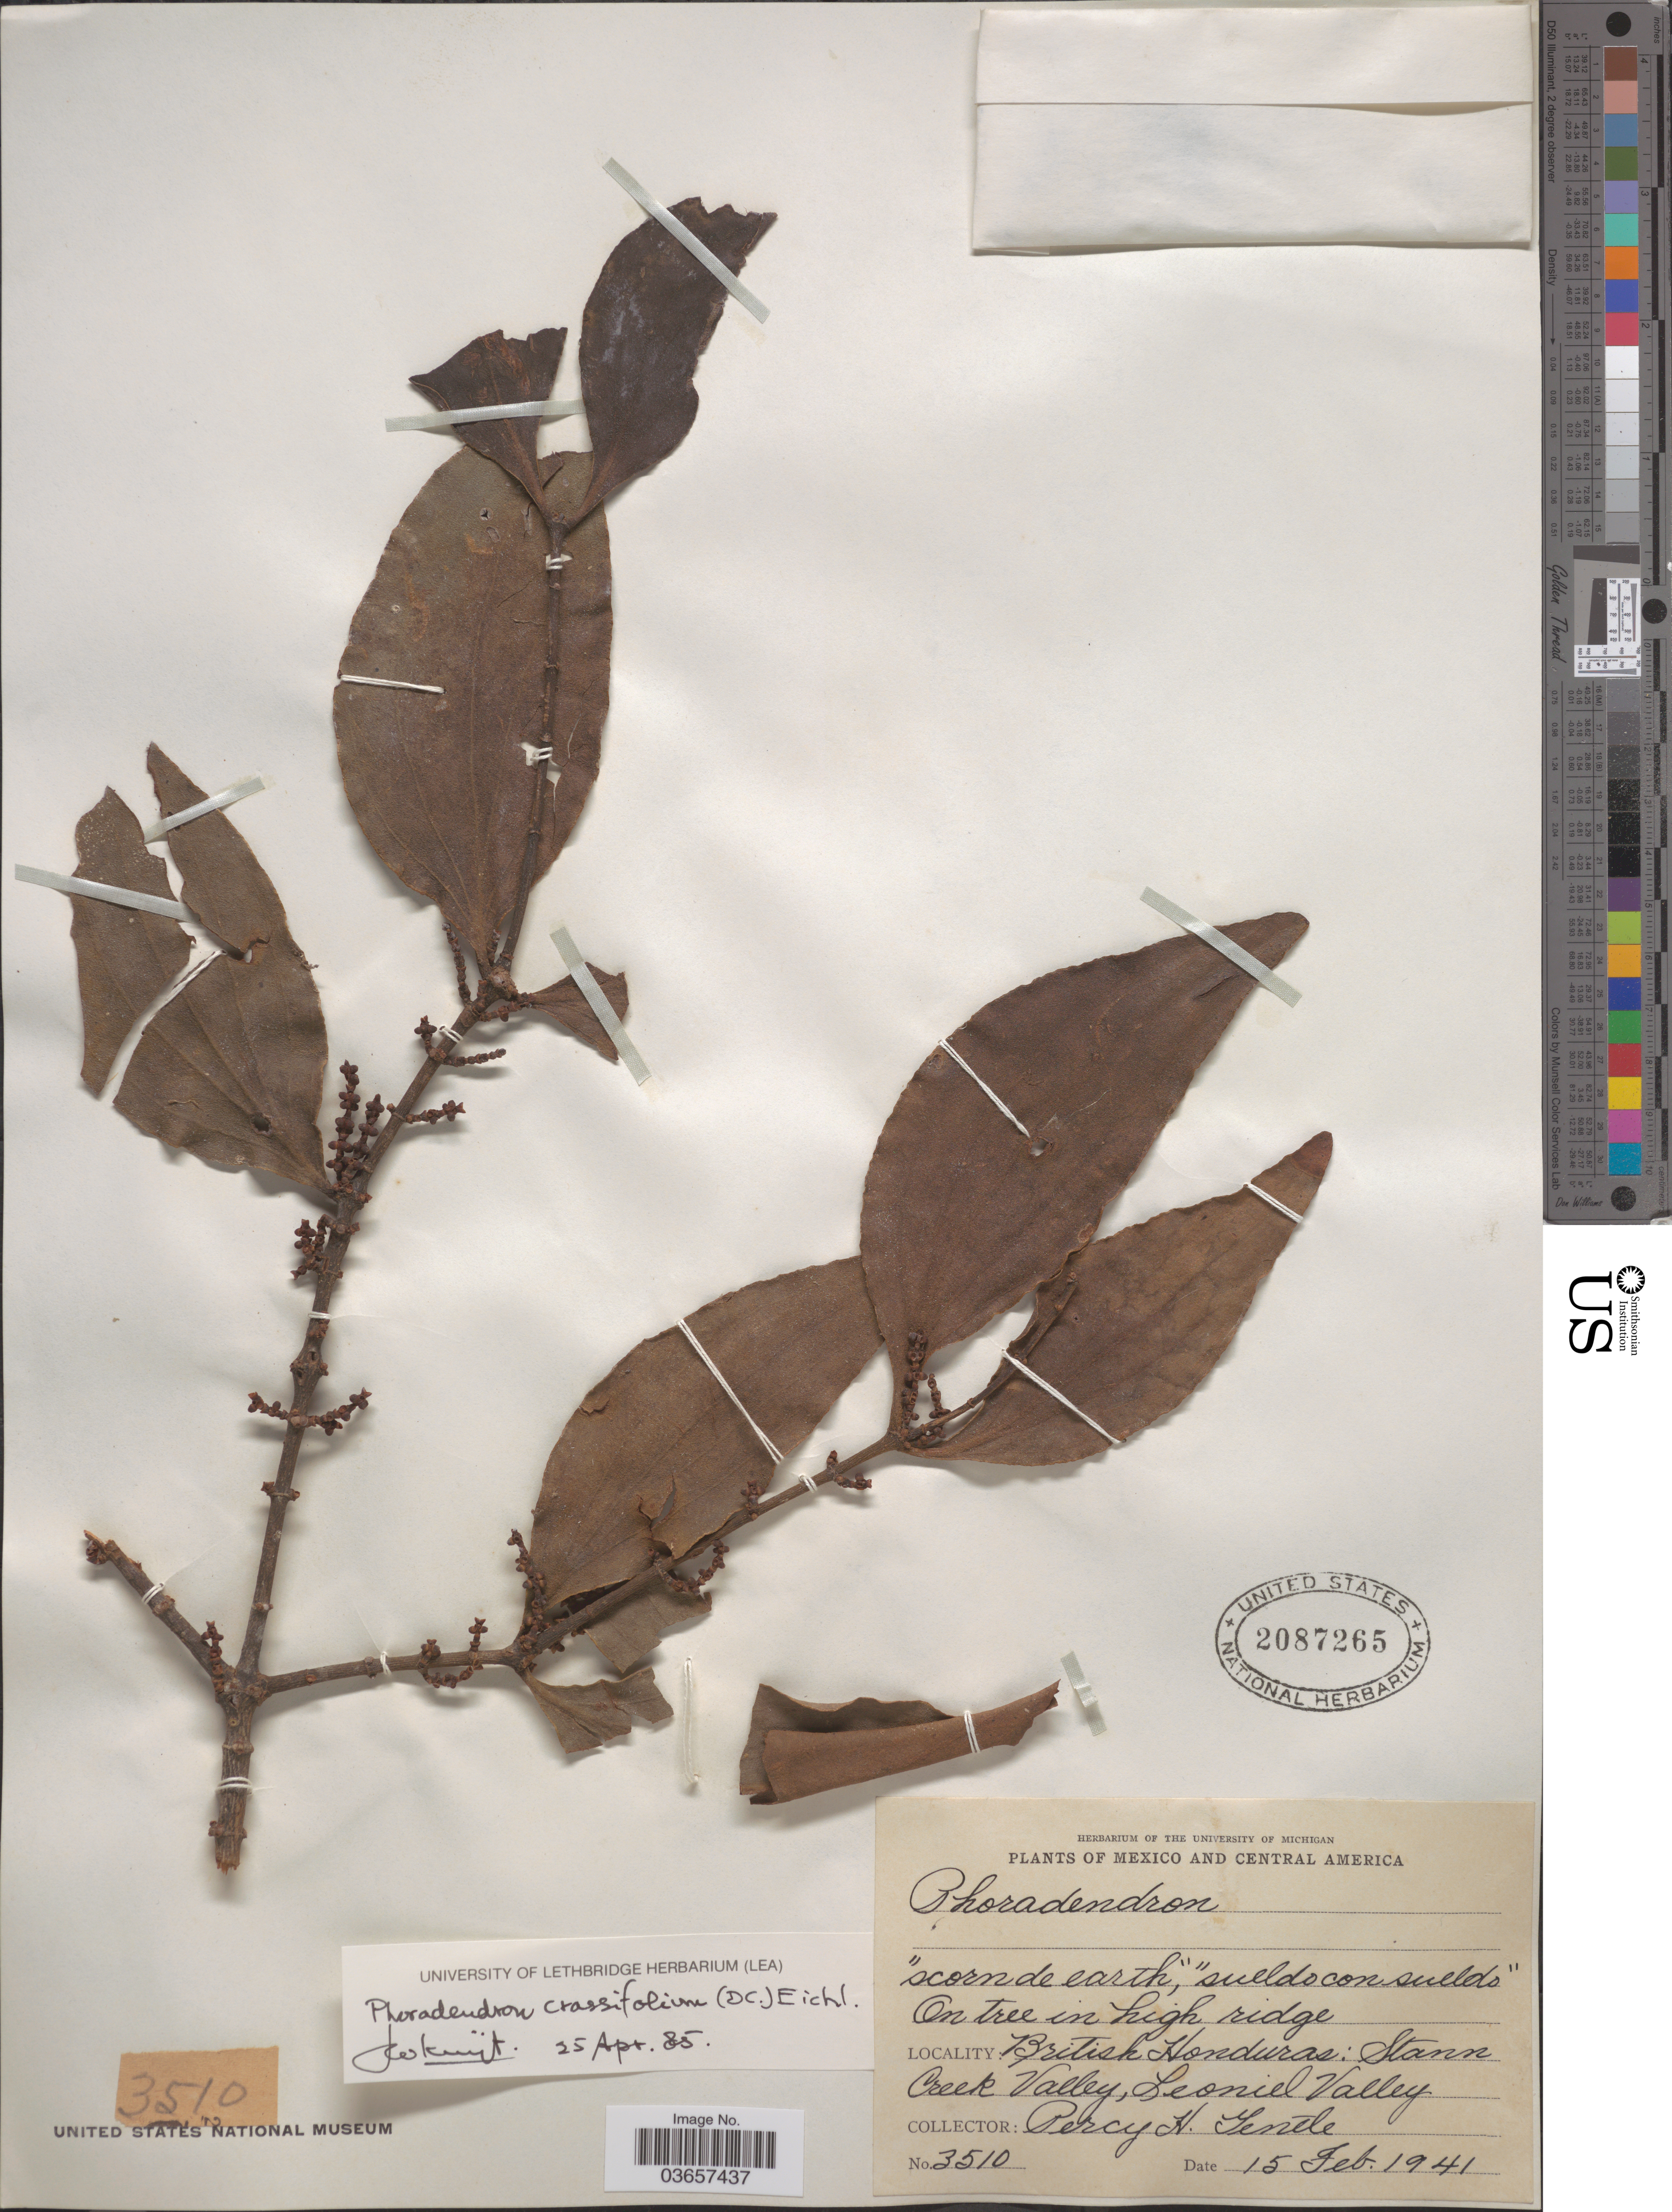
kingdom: Plantae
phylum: Tracheophyta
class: Magnoliopsida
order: Santalales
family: Viscaceae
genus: Phoradendron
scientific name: Phoradendron crassifolium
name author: (Pohl ex DC.) Eichler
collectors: P. H. Gentle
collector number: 3510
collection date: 1941-02-15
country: Belize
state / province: Stann Creek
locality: British Honduras: Stann Creek Valley, Leoniel Valley.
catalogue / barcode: US 2087265